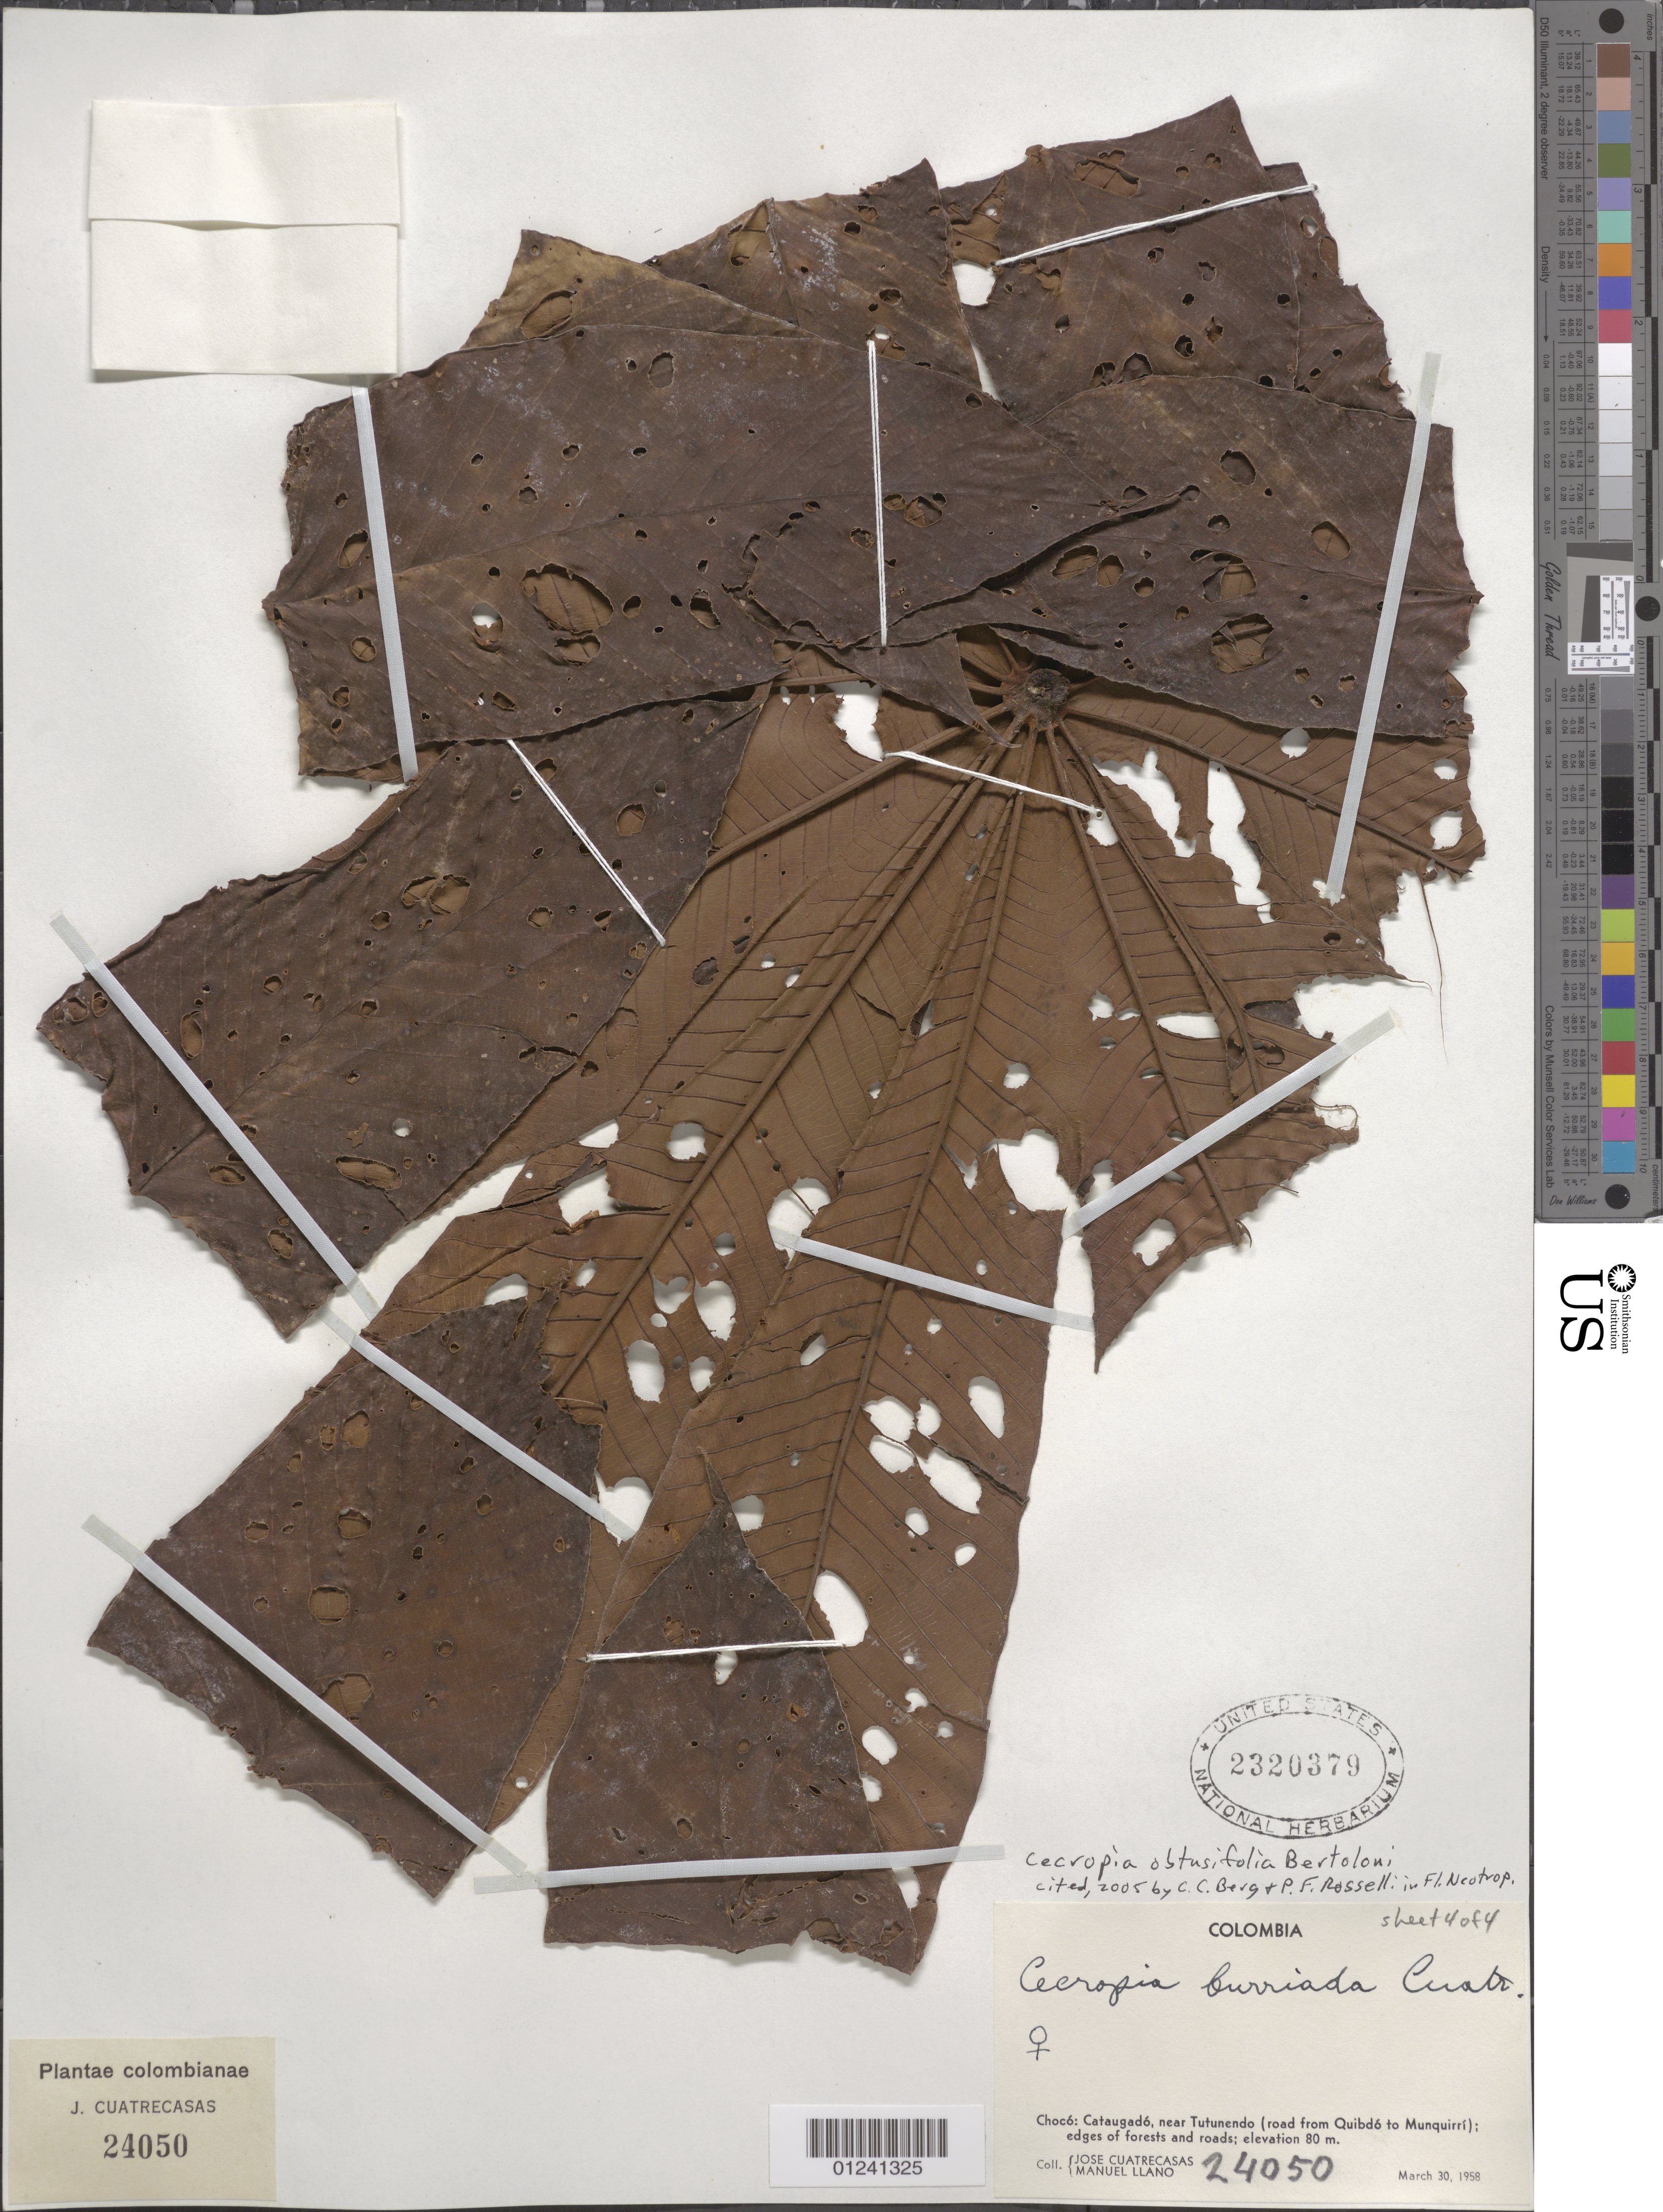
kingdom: Plantae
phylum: Tracheophyta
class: Magnoliopsida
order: Rosales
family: Urticaceae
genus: Cecropia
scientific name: Cecropia obtusifolia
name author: Bertol.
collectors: J. Cuatrecasas & M. Llano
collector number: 24050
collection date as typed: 30 Mar 1958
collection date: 1958-03-30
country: Colombia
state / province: Chocó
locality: Cataugado, near TutUnendo (road from Quibdo to Munquirri)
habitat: edges of forests and roads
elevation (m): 80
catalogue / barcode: US 2320379